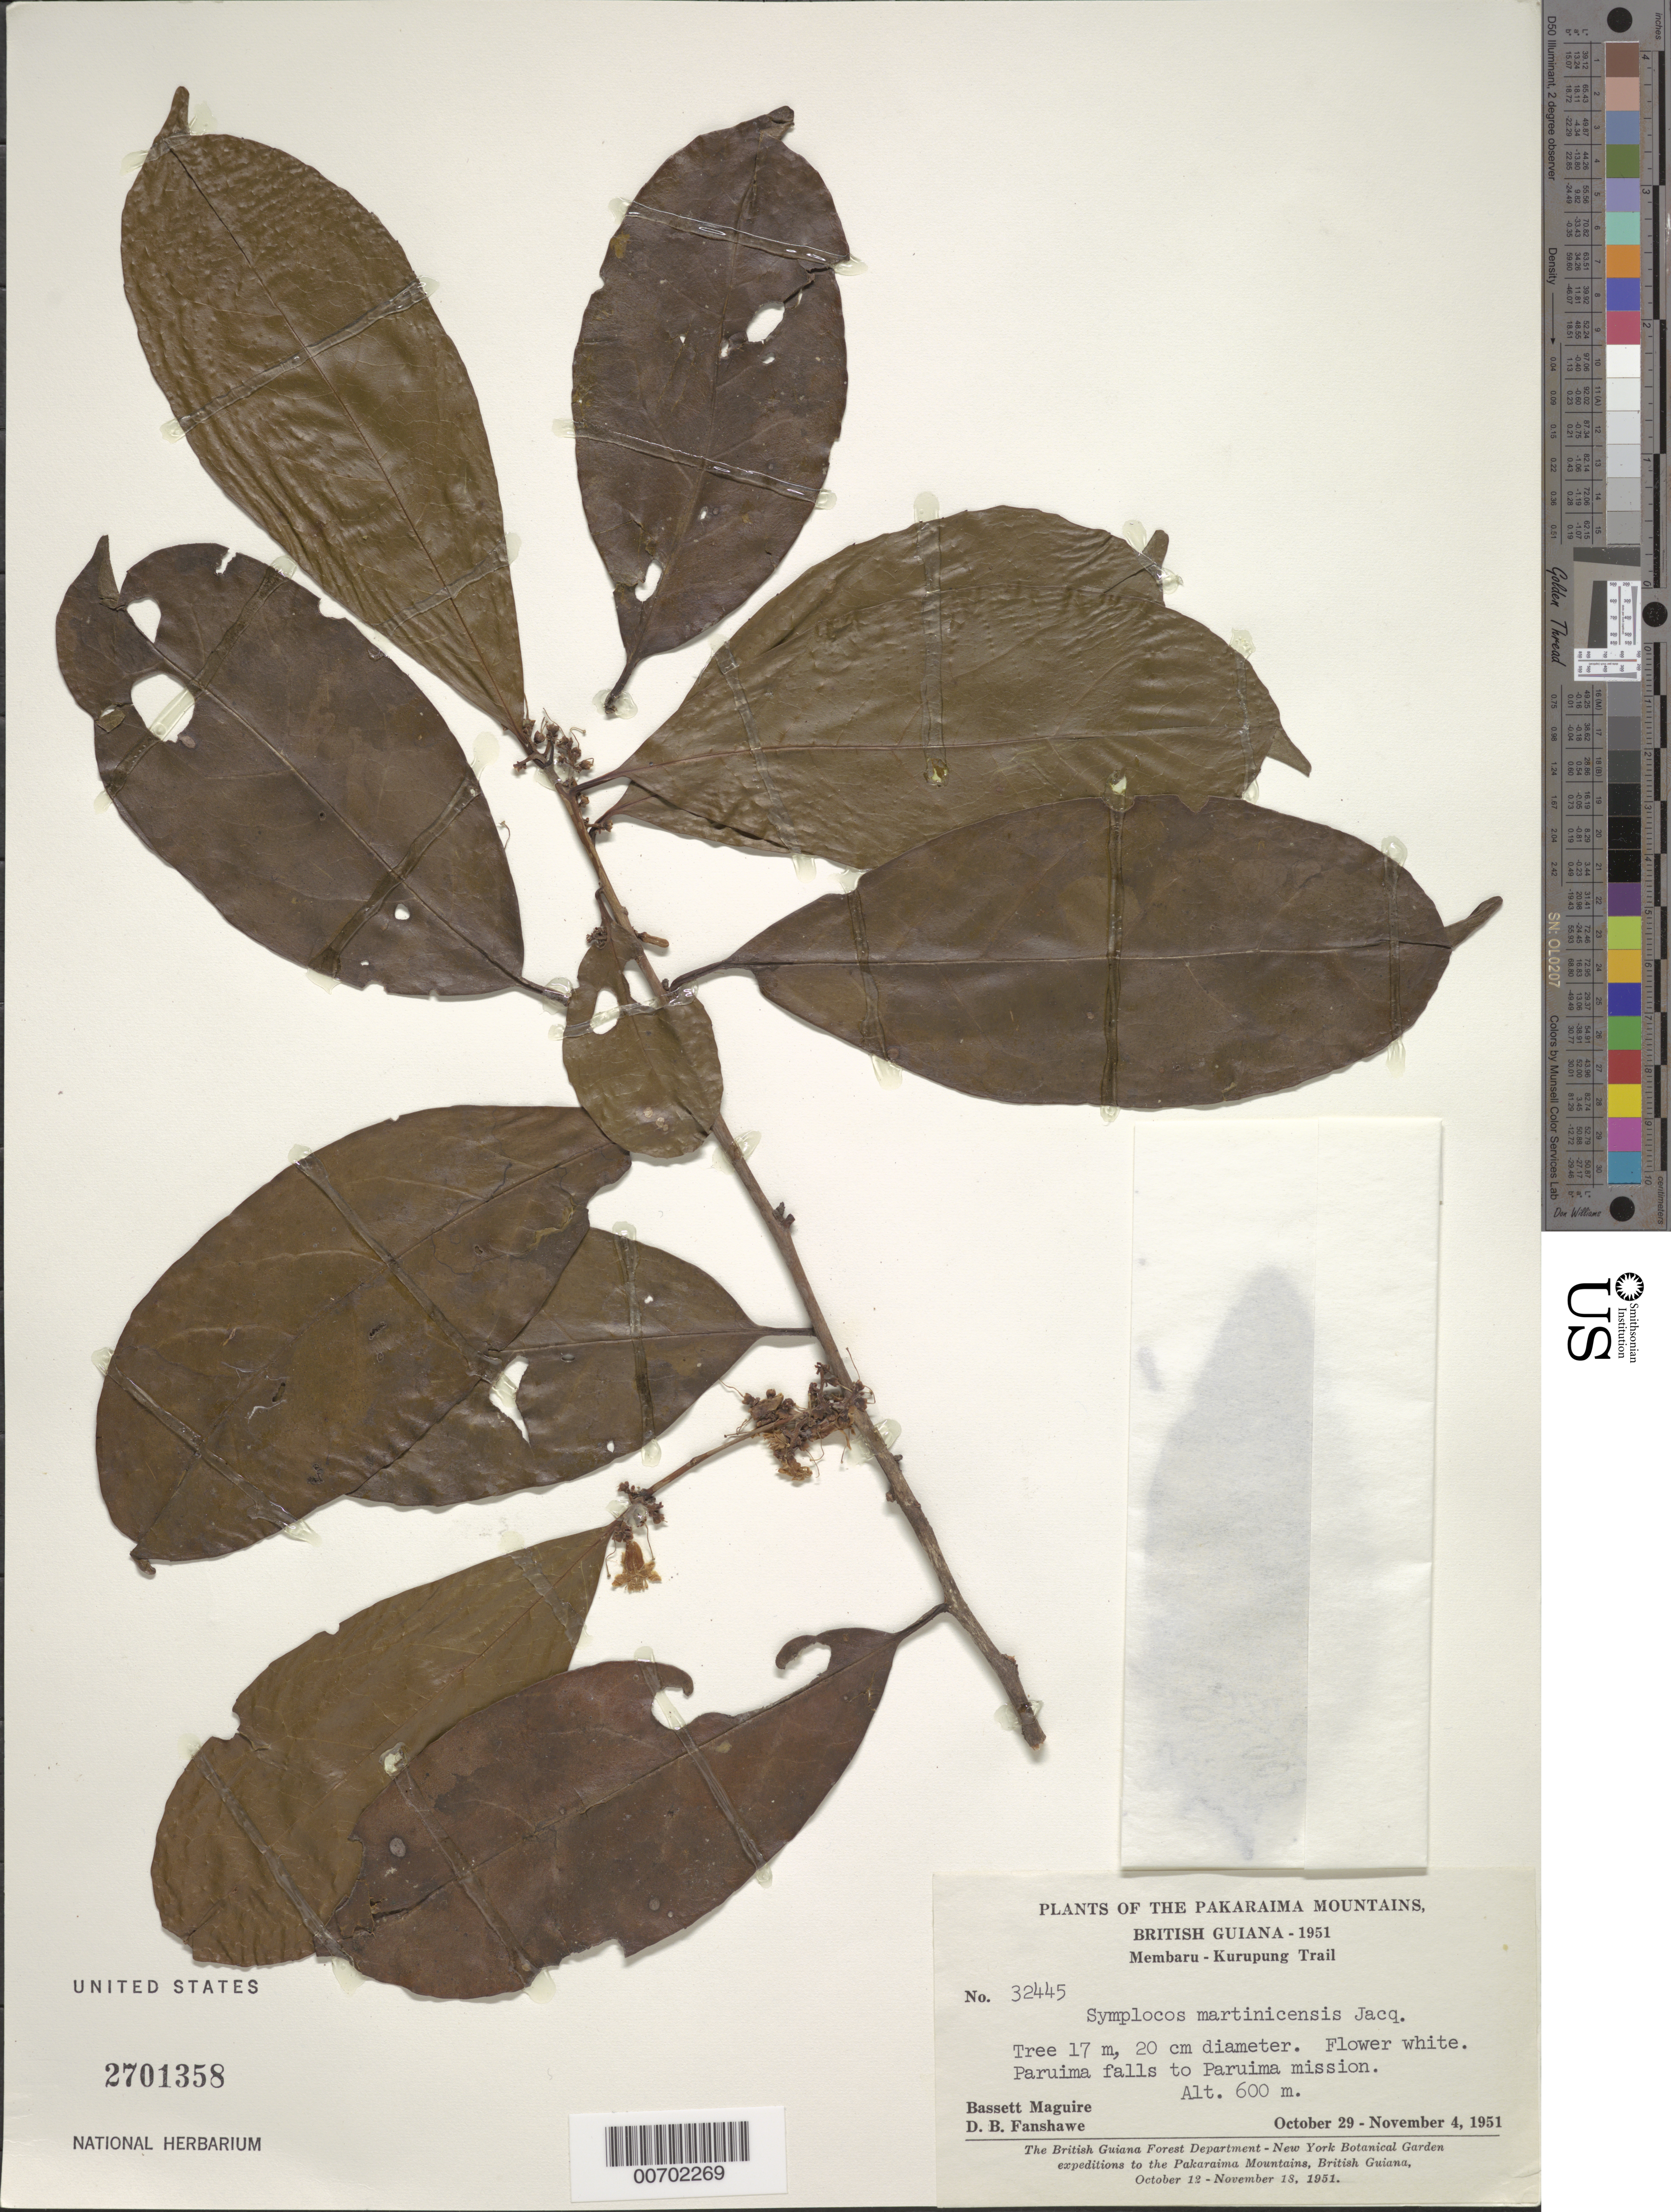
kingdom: Plantae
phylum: Tracheophyta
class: Magnoliopsida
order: Ericales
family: Symplocaceae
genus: Symplocos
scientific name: Symplocos martinicensis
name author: Jacq.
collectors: B. Maguire & D. B. Fanshawe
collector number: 32445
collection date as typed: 29-Oct-51 to 4-Nov-51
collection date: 1951-10-29/1951-11-04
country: Guyana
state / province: Cuyuni-Mazaruni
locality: Kamarang R., Wenamu trail, between Paruima Falls and Paruima Mission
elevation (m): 600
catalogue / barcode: US 2701358